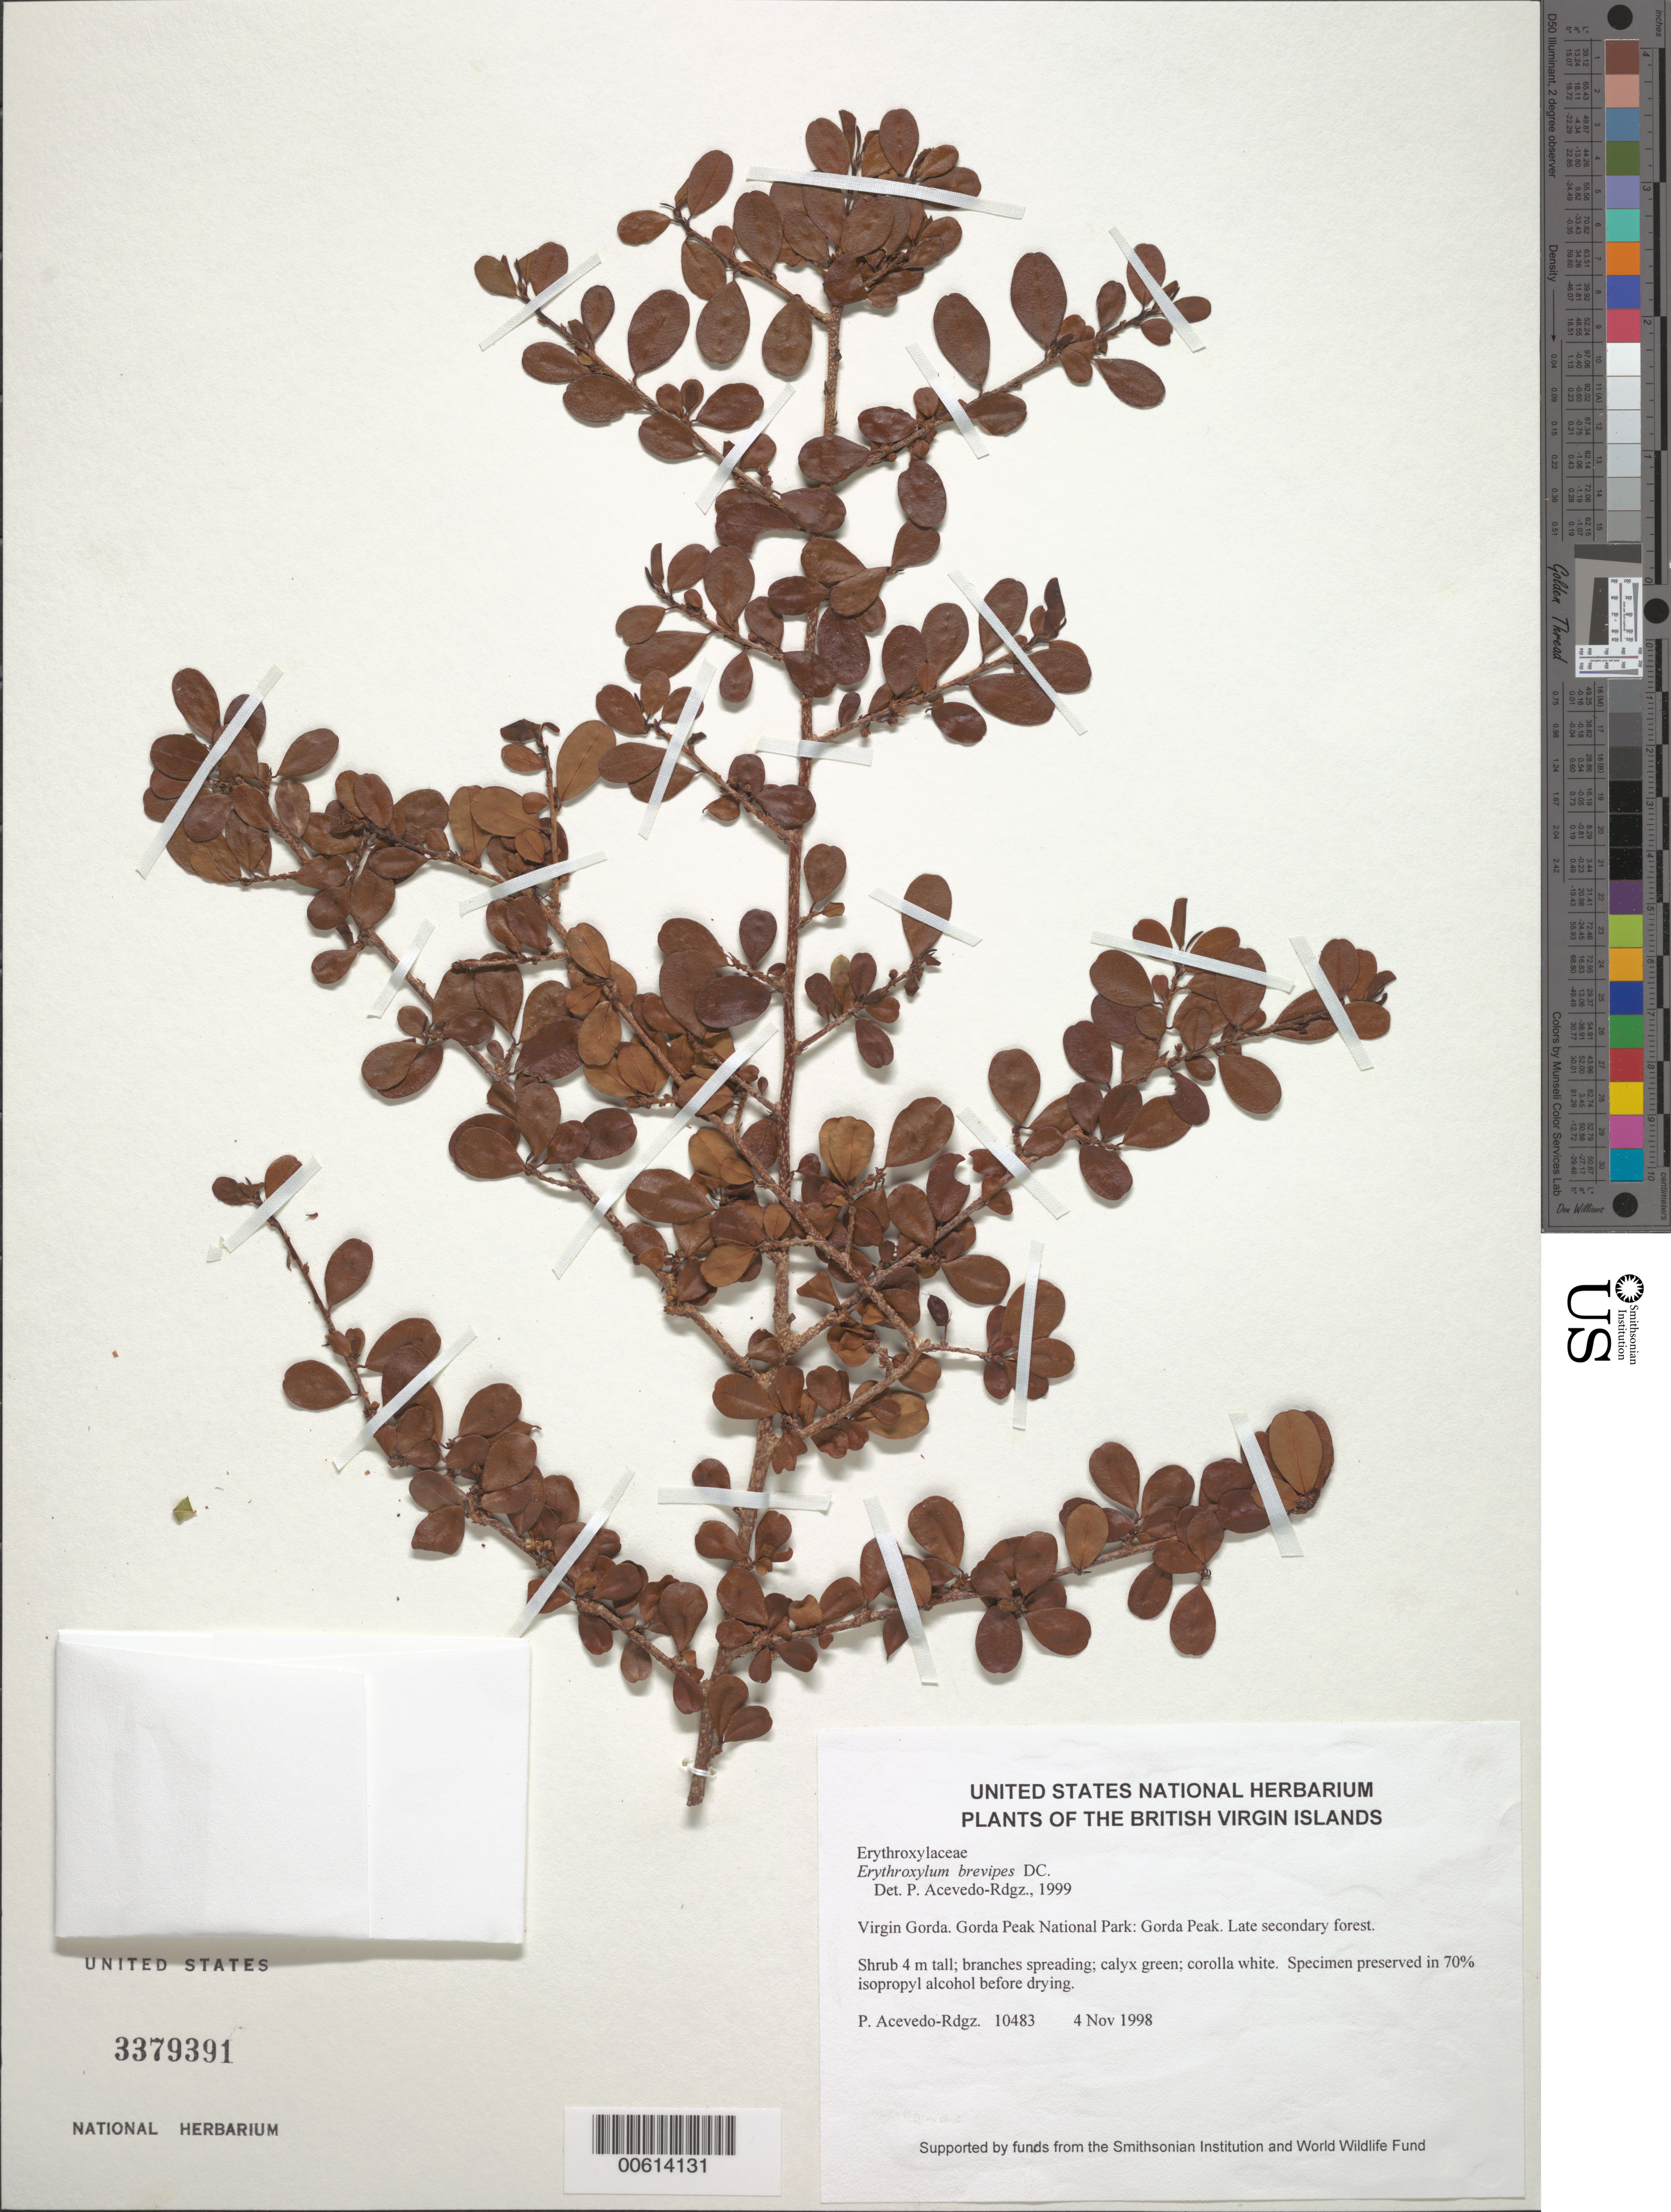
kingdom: Plantae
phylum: Tracheophyta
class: Magnoliopsida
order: Malpighiales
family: Erythroxylaceae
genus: Erythroxylum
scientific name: Erythroxylum brevipes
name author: DC.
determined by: Acevedo-Rodríguez, P., (BOT), Smithsonian Institution - National Museum of Natural History (UNITED STATES)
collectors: P. Acevedo-Rodr.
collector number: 10483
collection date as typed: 04 Nov 1998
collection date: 1998-11-04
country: British Virgin Islands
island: Virgin Gorda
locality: Gorda Peak National Park: Gorda Peak.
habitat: Late secondary forest.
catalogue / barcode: US 3379391